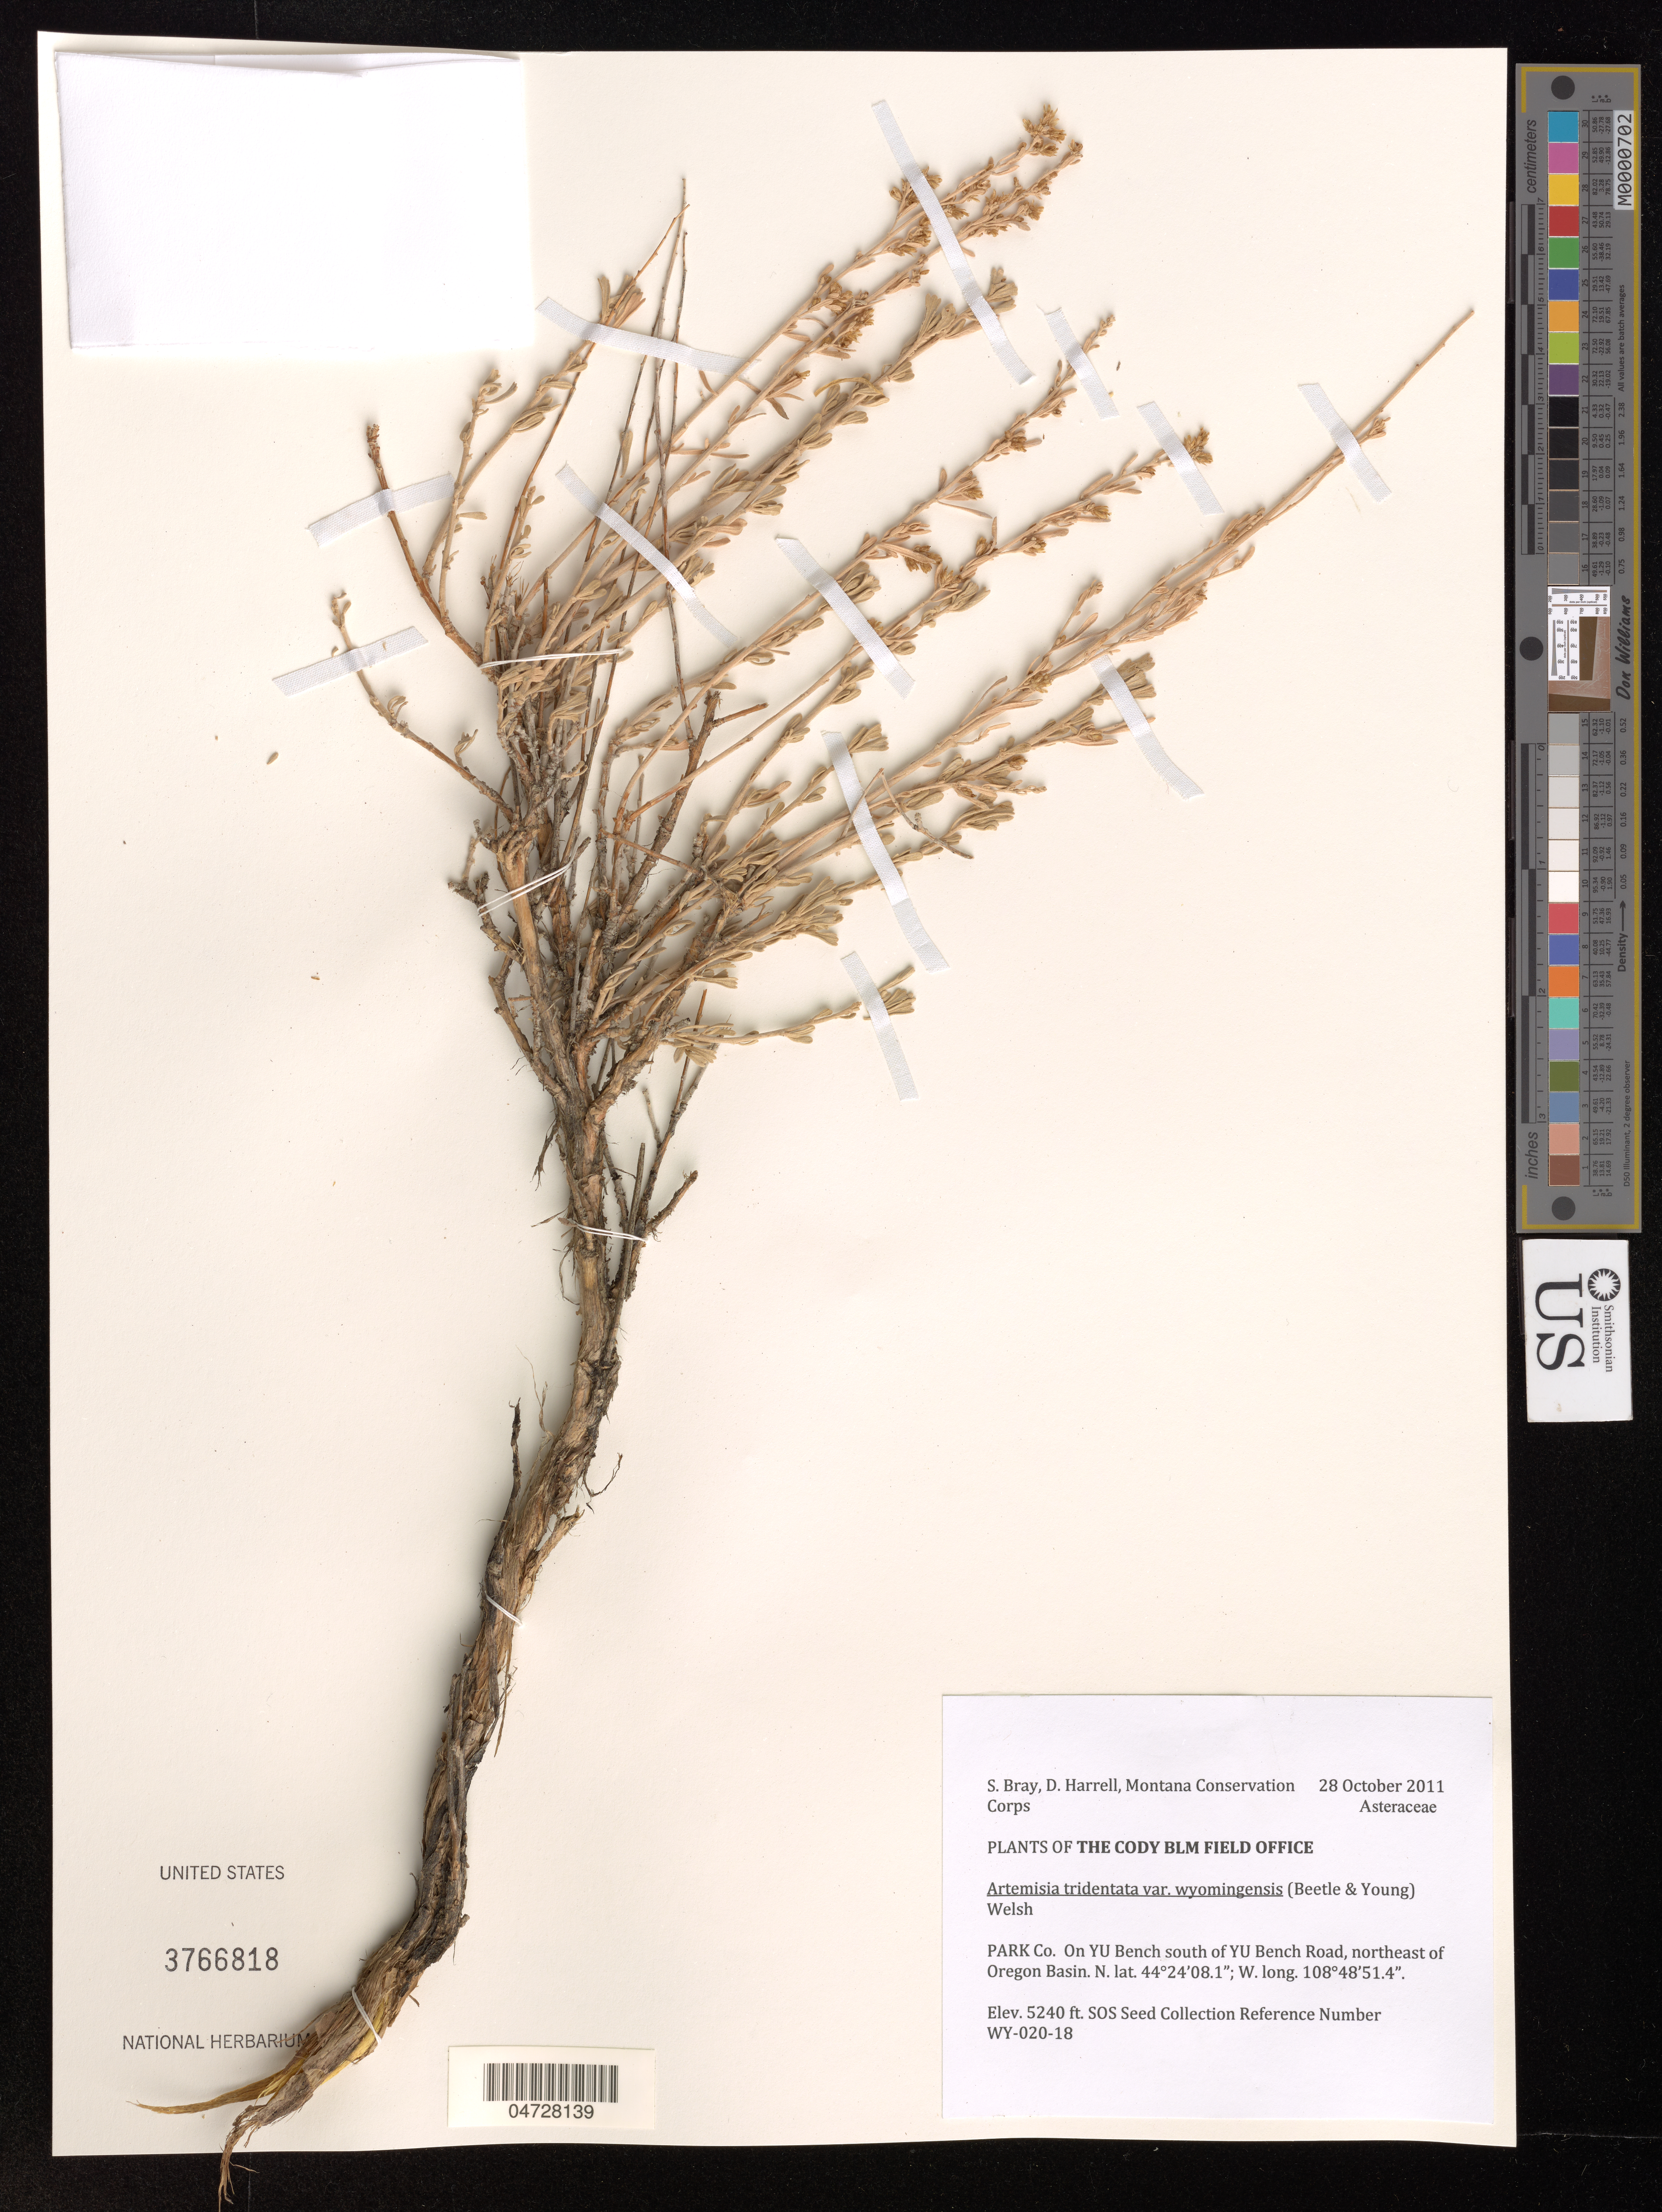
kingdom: Plantae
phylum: Tracheophyta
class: Magnoliopsida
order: Asterales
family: Asteraceae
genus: Artemisia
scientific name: Artemisia tridentata subsp. wyomingensis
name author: (Beetle & A.L. Young) S.L. Welsh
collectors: S. Bray, D. Harrell & Montana Conservation Corps.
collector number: WY-020-18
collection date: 2011-10-28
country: United States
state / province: Colorado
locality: On YU Bench south of YU Bench Road, northeast of Oregon Basin.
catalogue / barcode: US 3766818